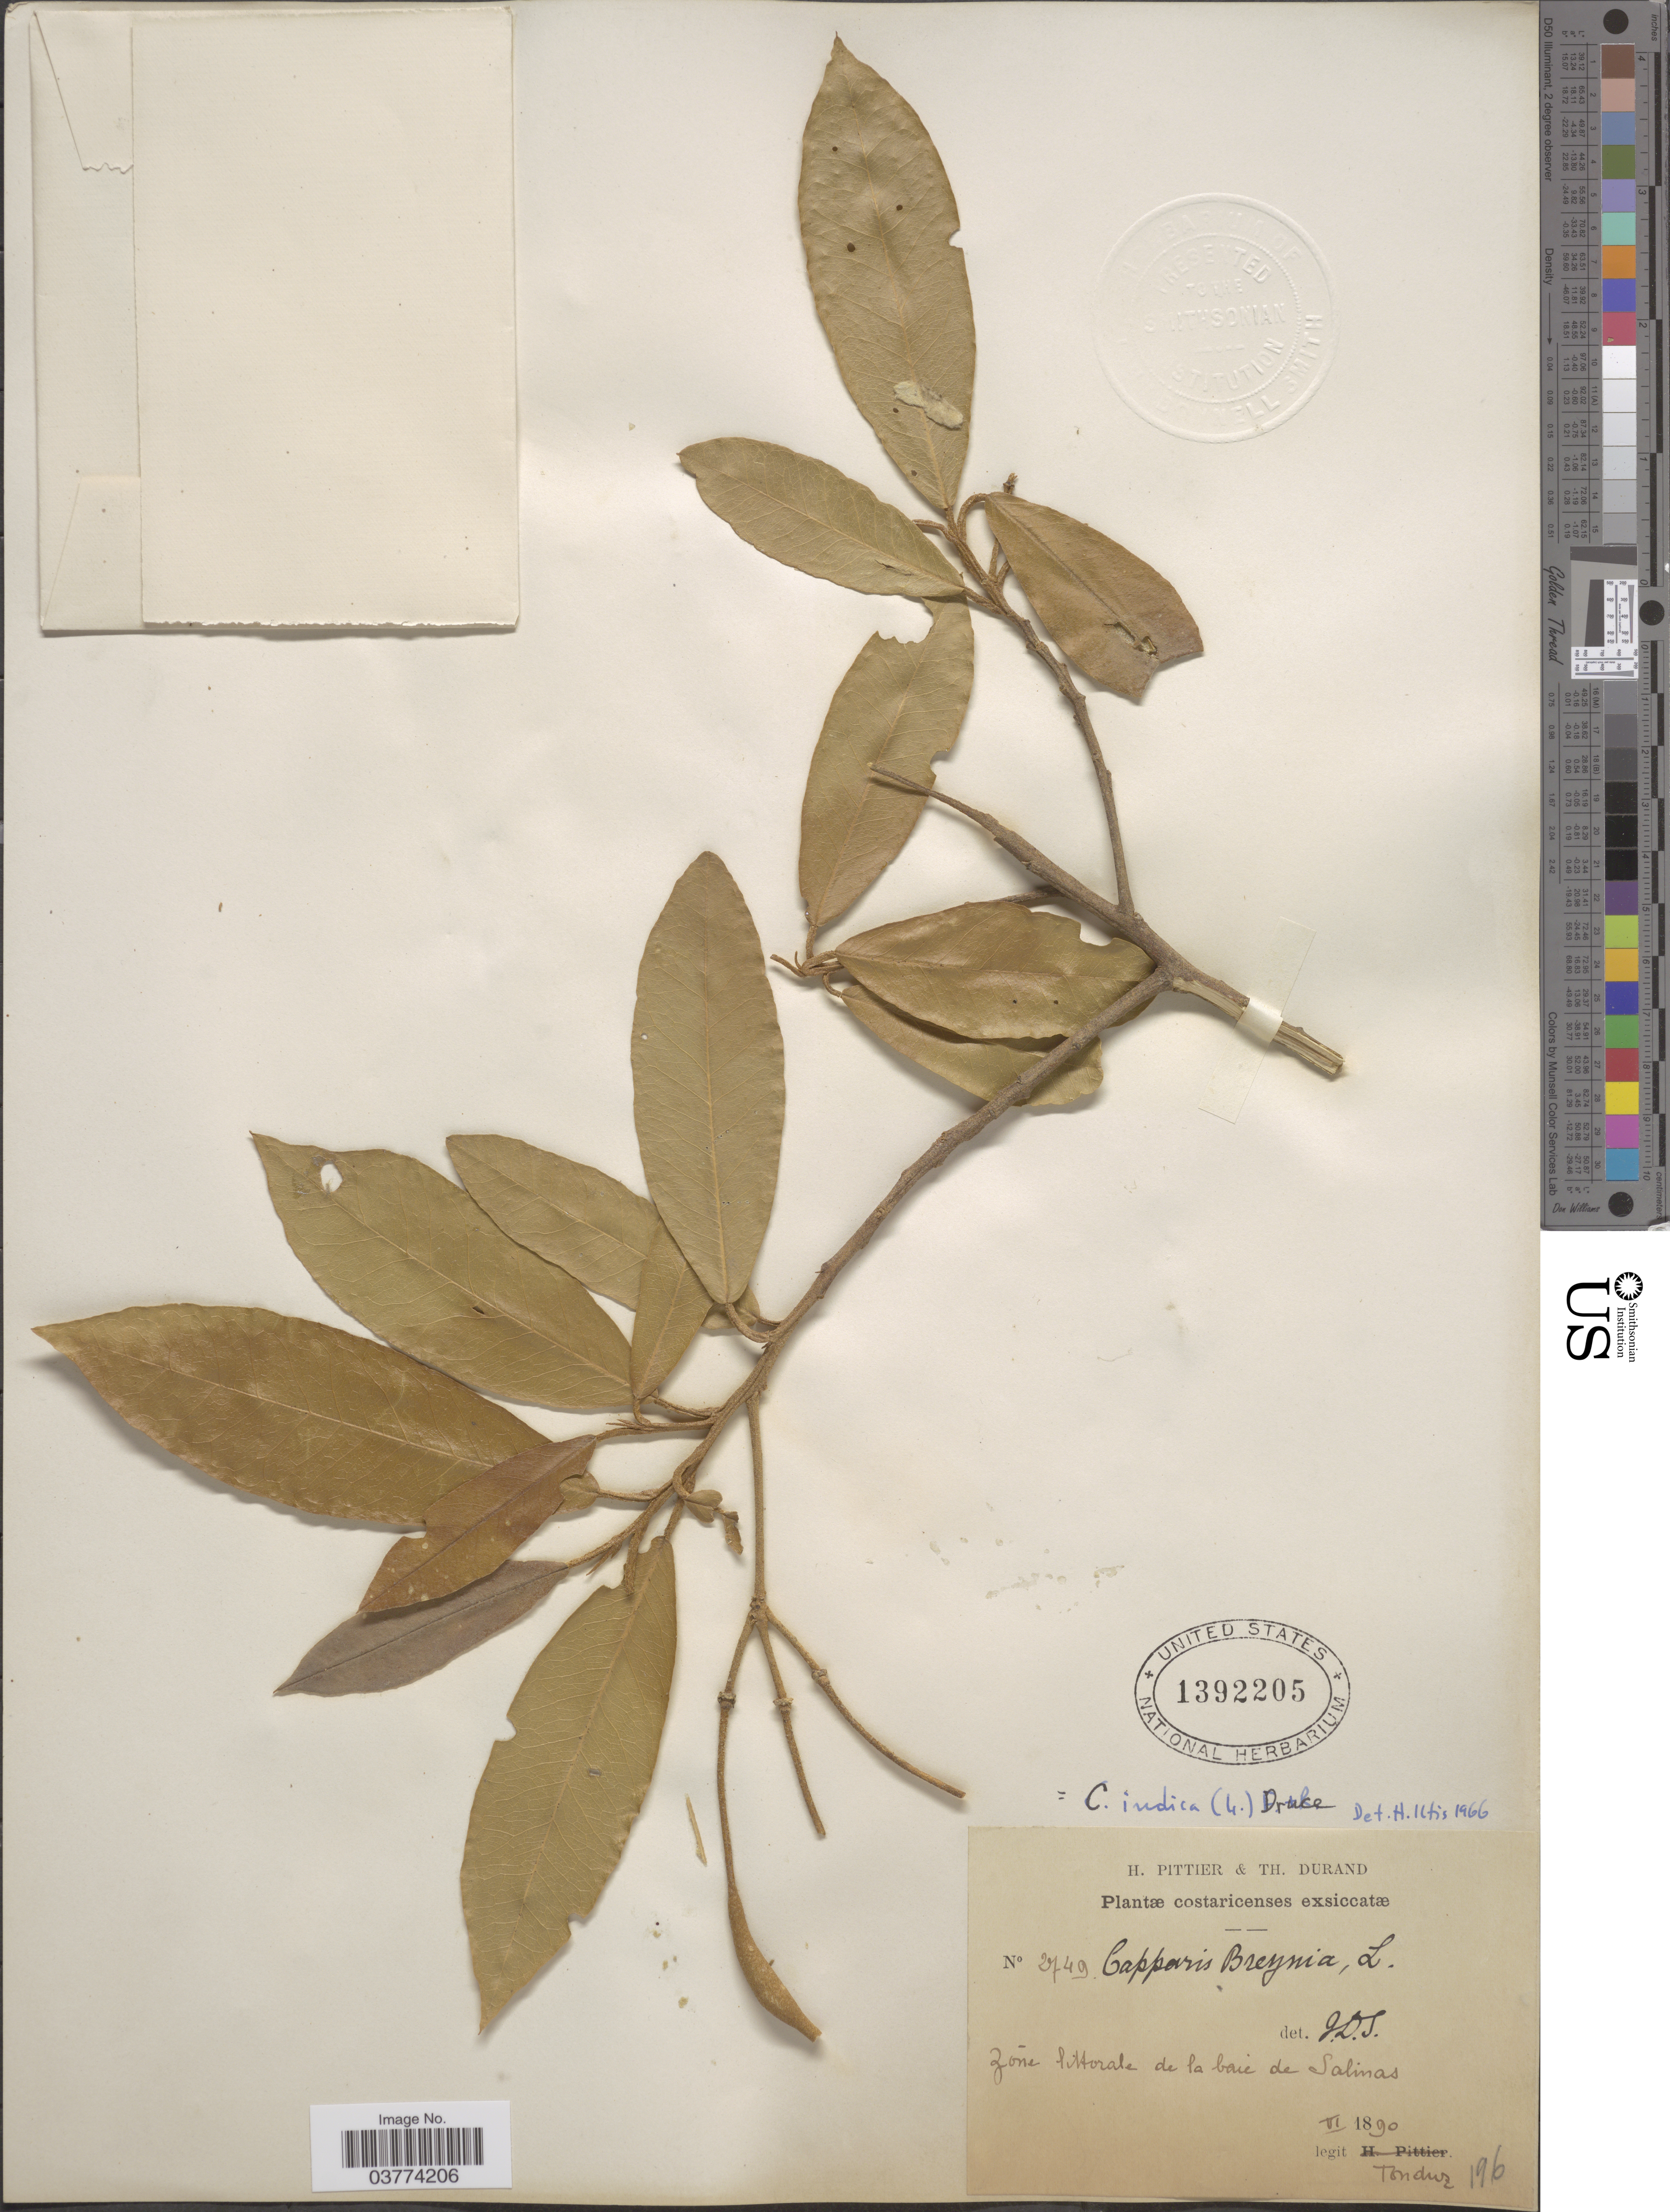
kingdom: Plantae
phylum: Tracheophyta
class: Magnoliopsida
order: Brassicales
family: Capparaceae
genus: Quadrella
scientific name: Quadrella indica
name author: (L.) Iltis & Cornejo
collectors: Tonduz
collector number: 2749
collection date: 1890-06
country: Costa Rica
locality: Zoñe littorale de la baie de Salinas.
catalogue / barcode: US 1392205